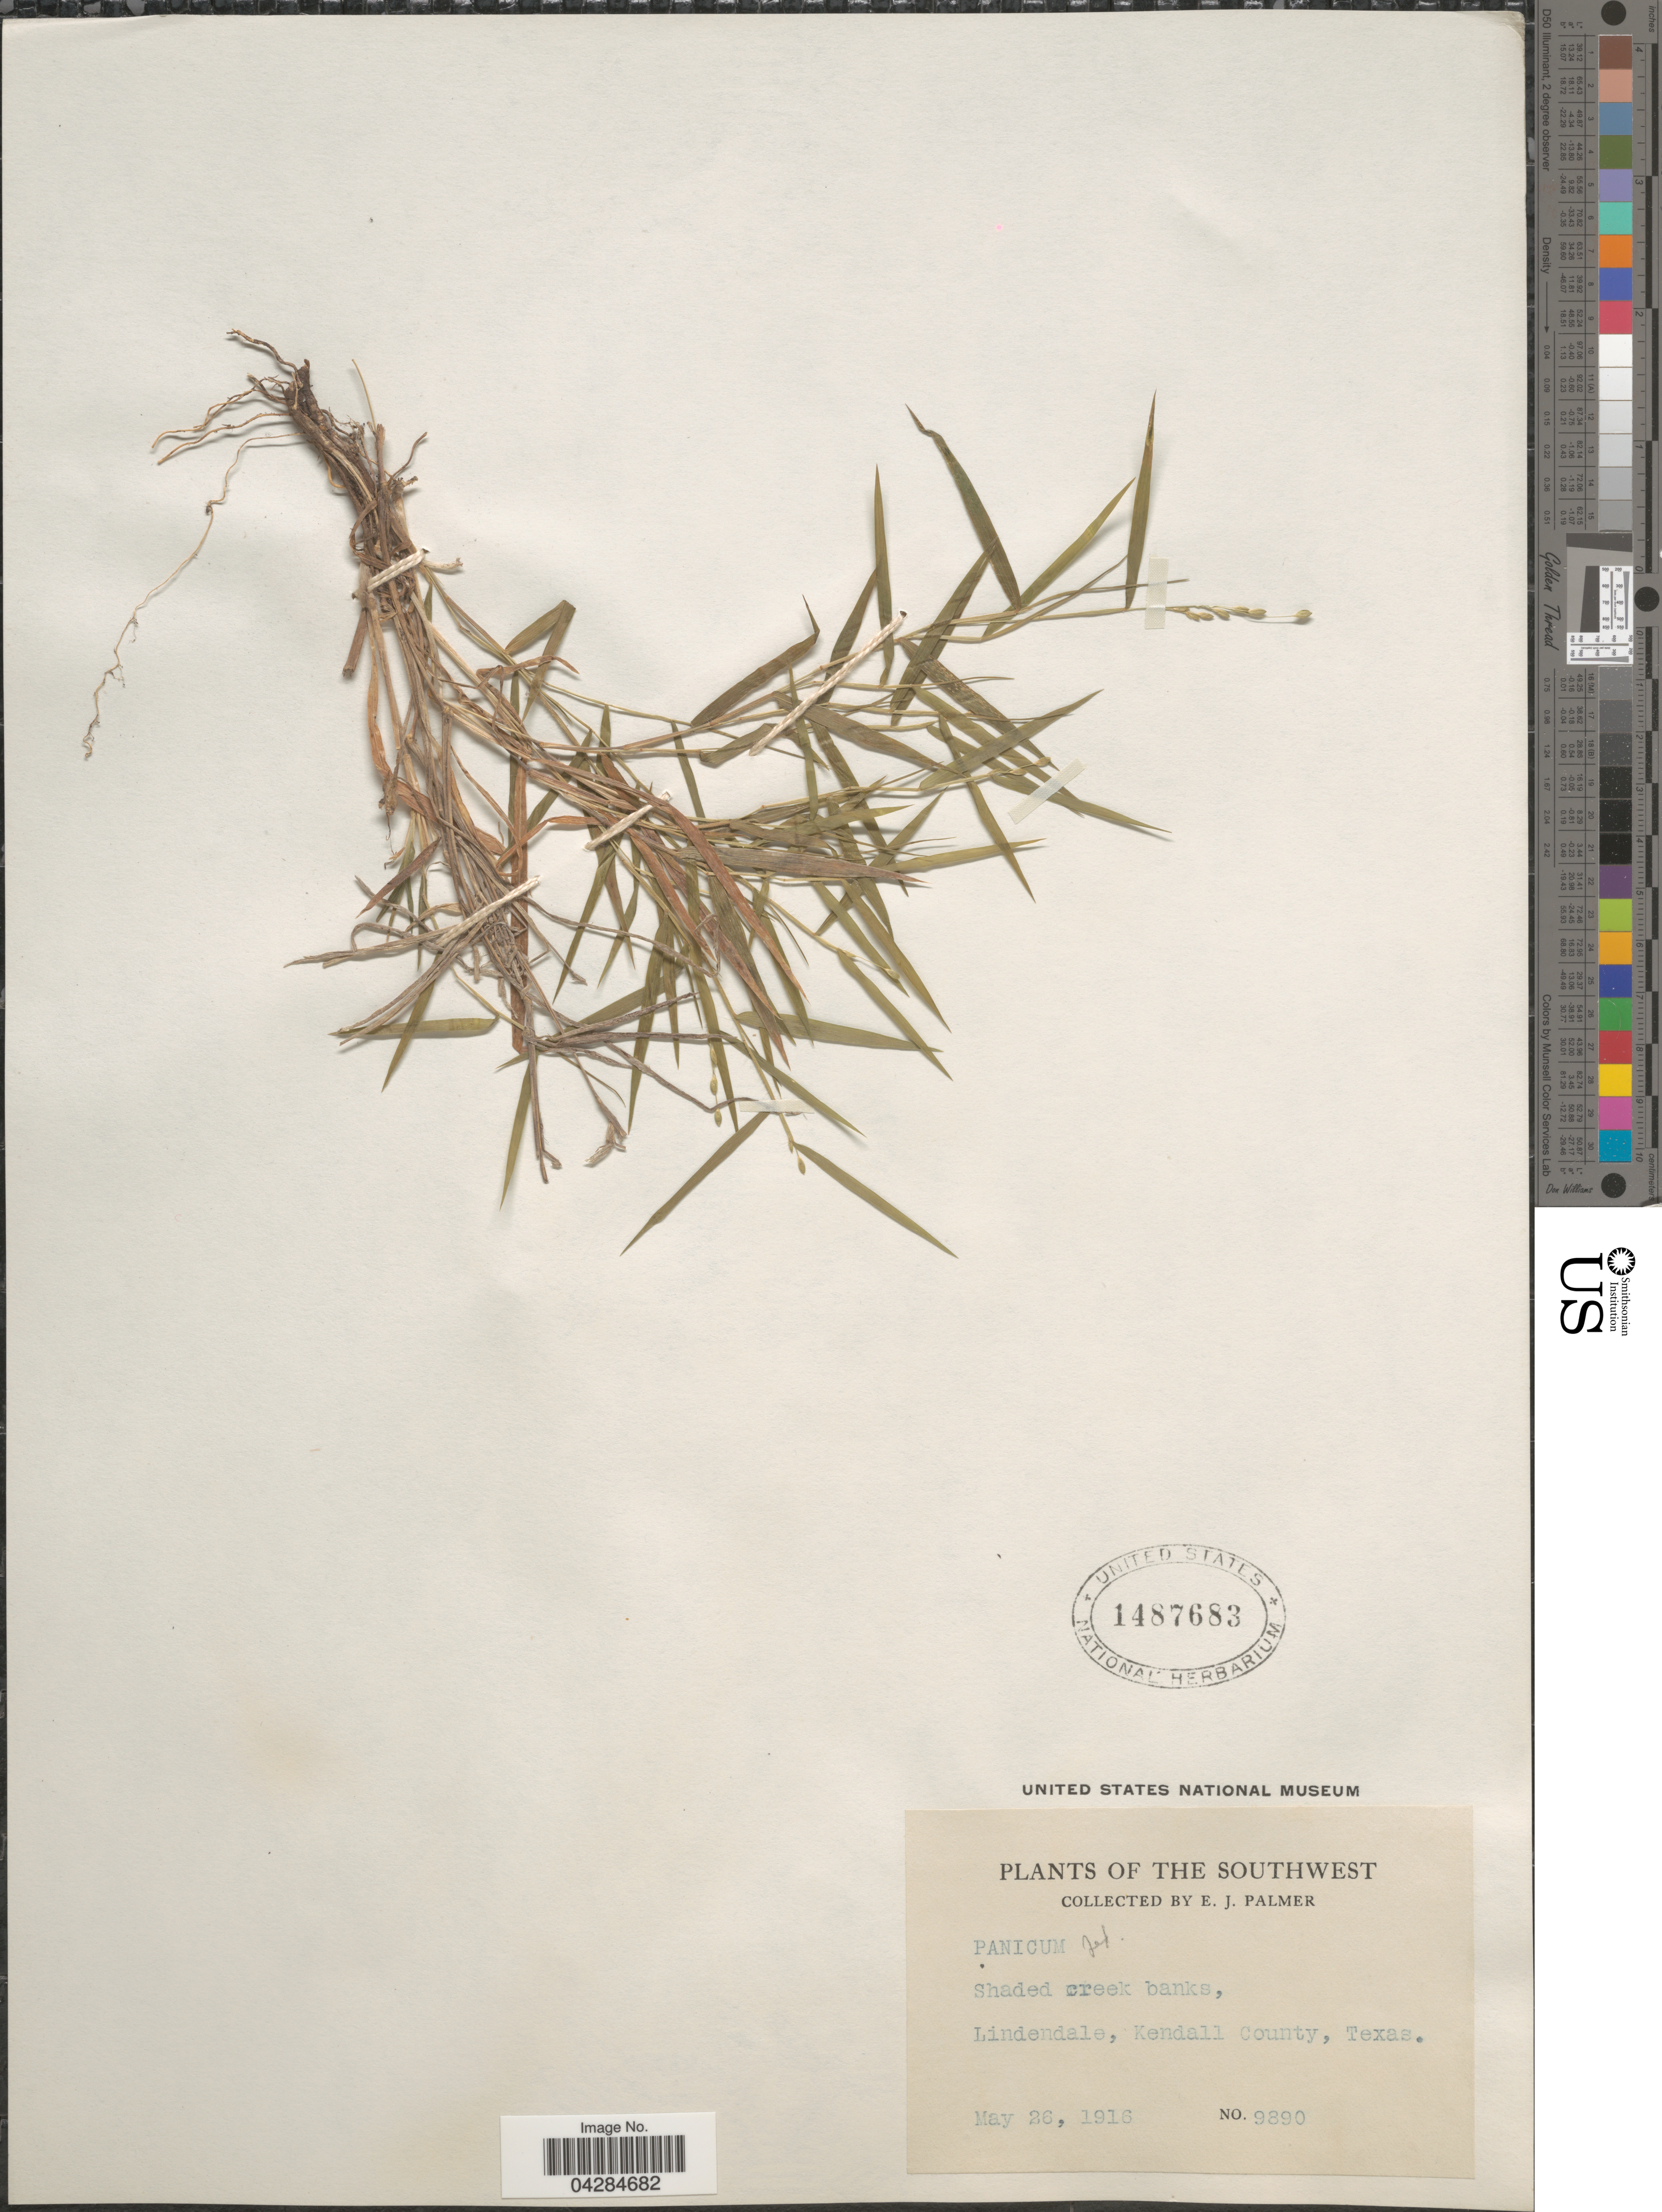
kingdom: Plantae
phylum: Tracheophyta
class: Liliopsida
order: Poales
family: Poaceae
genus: Dichanthelium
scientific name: Dichanthelium pedicellatum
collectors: E. J. Palmer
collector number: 9890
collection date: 1916-05-26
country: United States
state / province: Texas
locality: The Southwest. Shaded creek banks, Lindendale, Kendall County.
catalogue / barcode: US 1487683